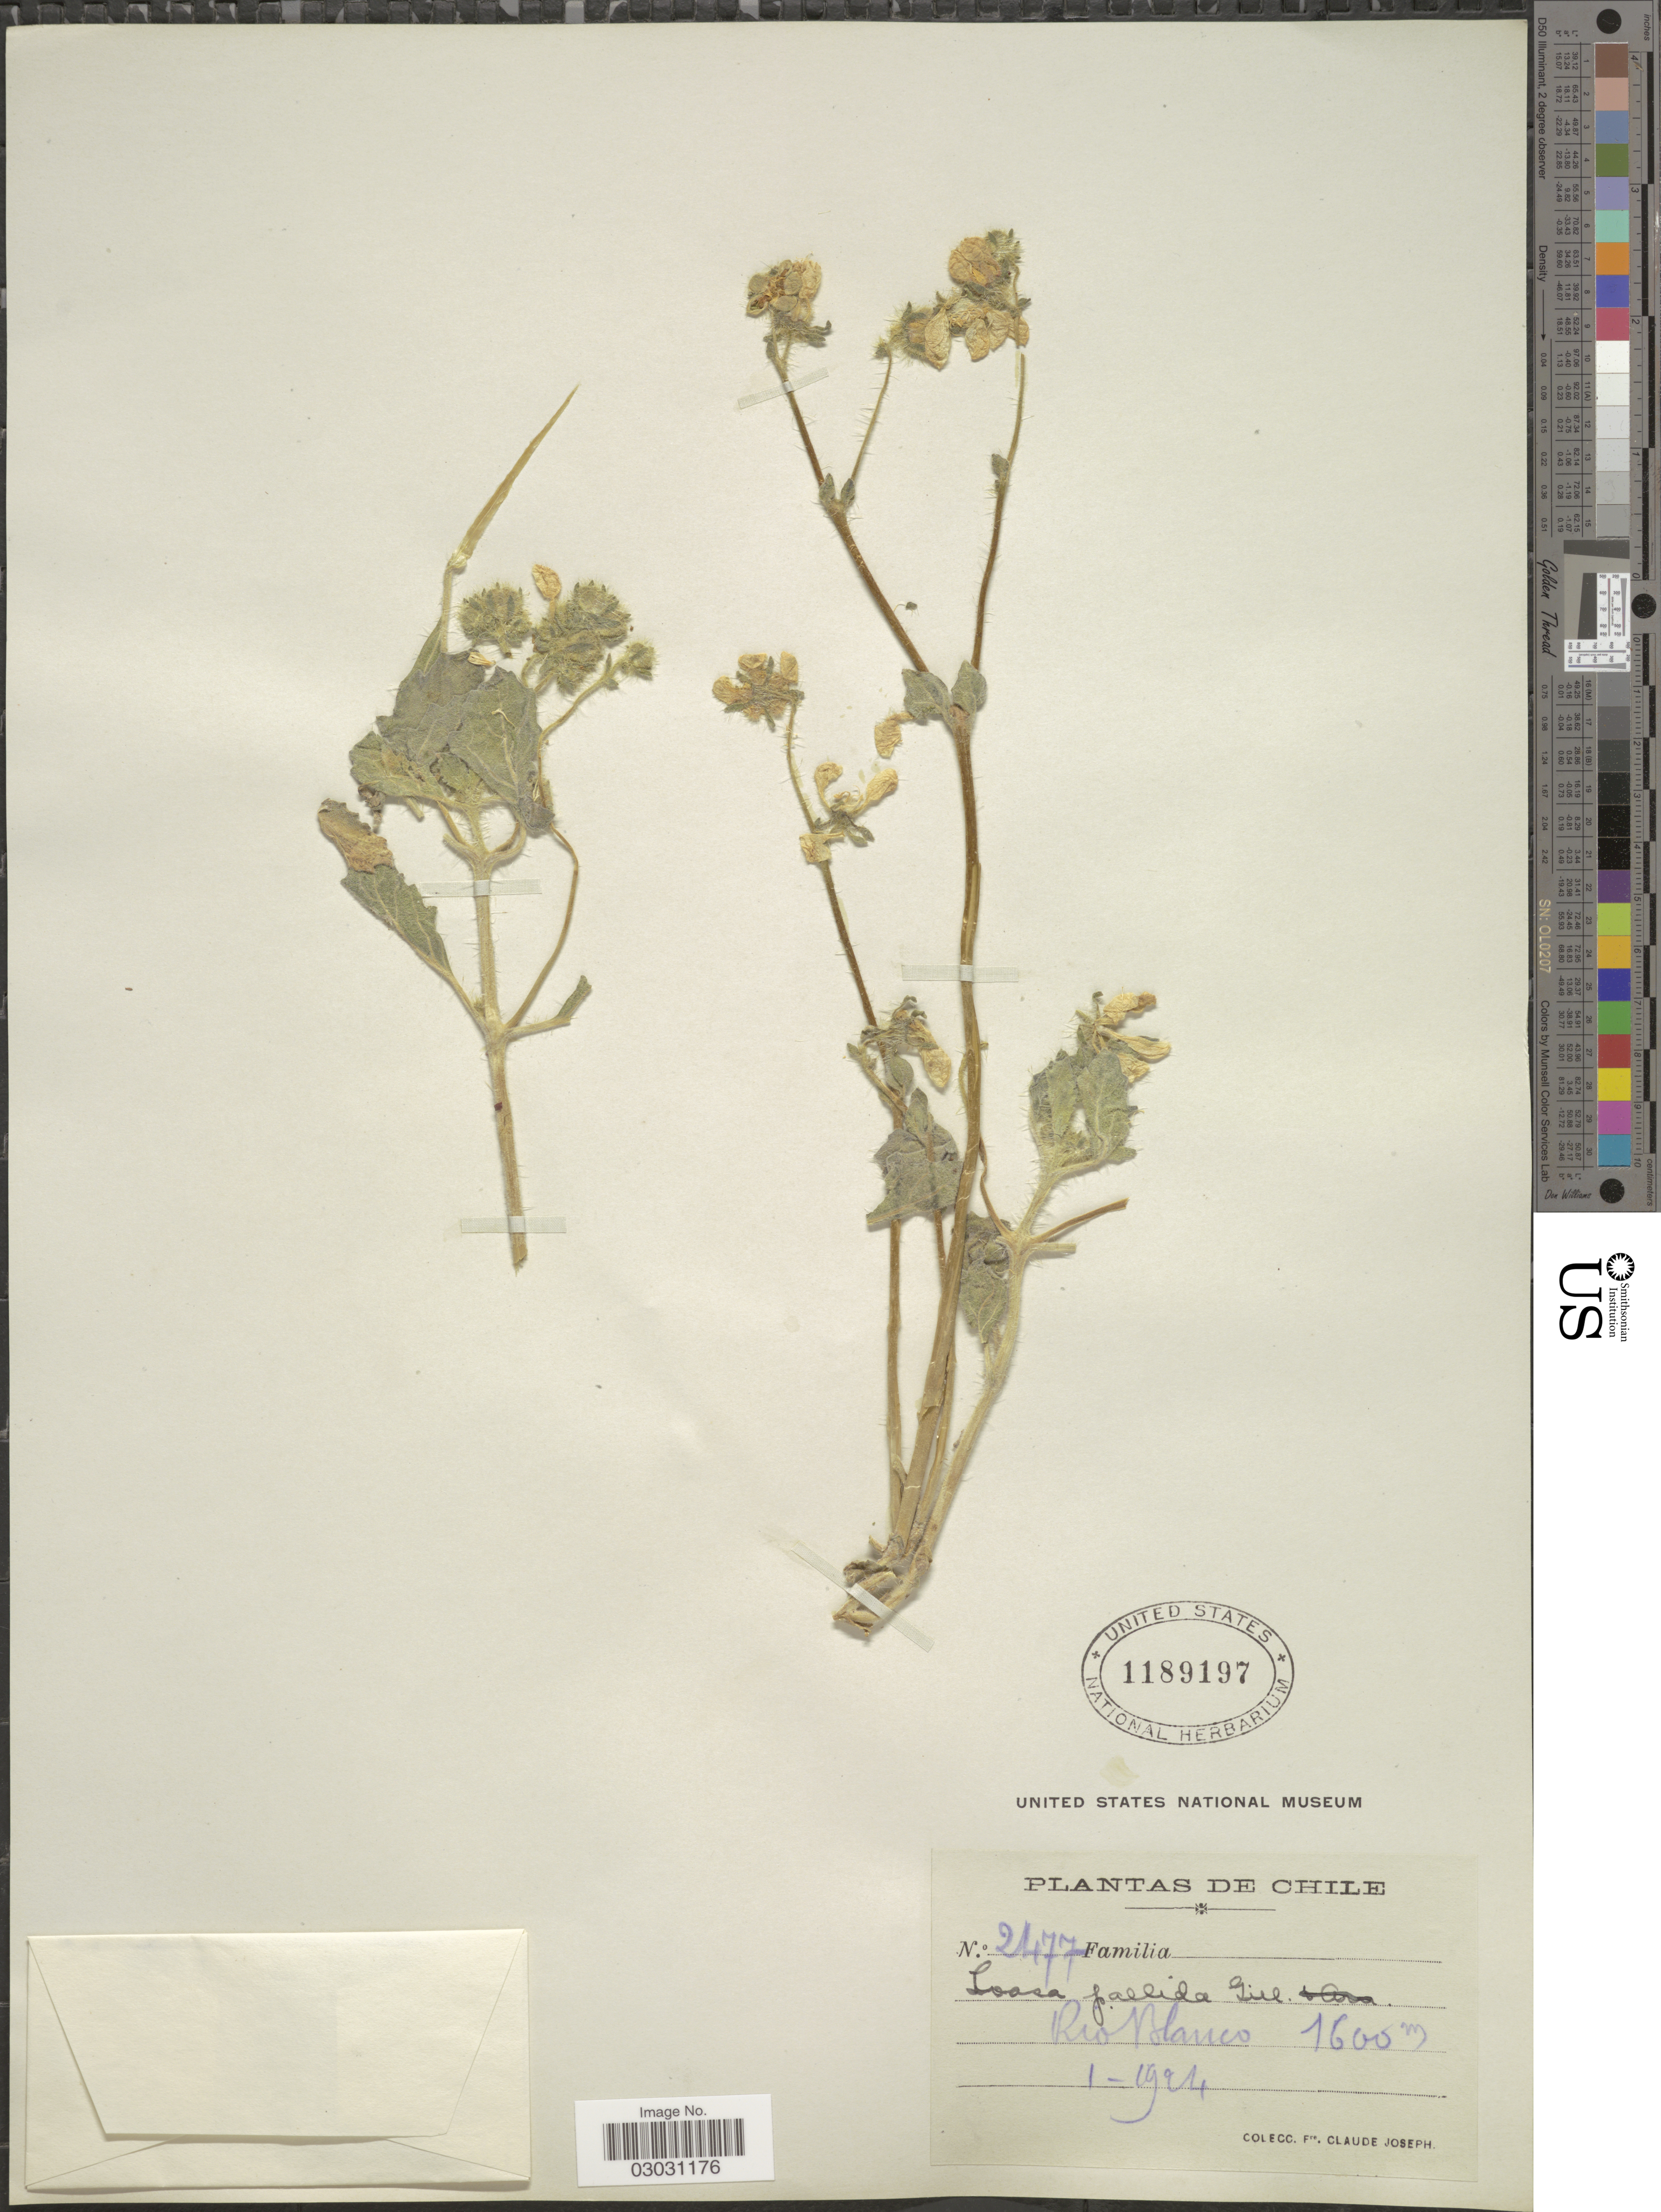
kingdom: Plantae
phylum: Tracheophyta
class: Magnoliopsida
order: Cornales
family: Loasaceae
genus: Loasa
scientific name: Loasa pallida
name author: Gillies ex Arn.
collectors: Bro. Claude-Joseph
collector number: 2477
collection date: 1924-01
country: Chile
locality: Rio Blanco.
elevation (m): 1600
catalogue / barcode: US 1189197